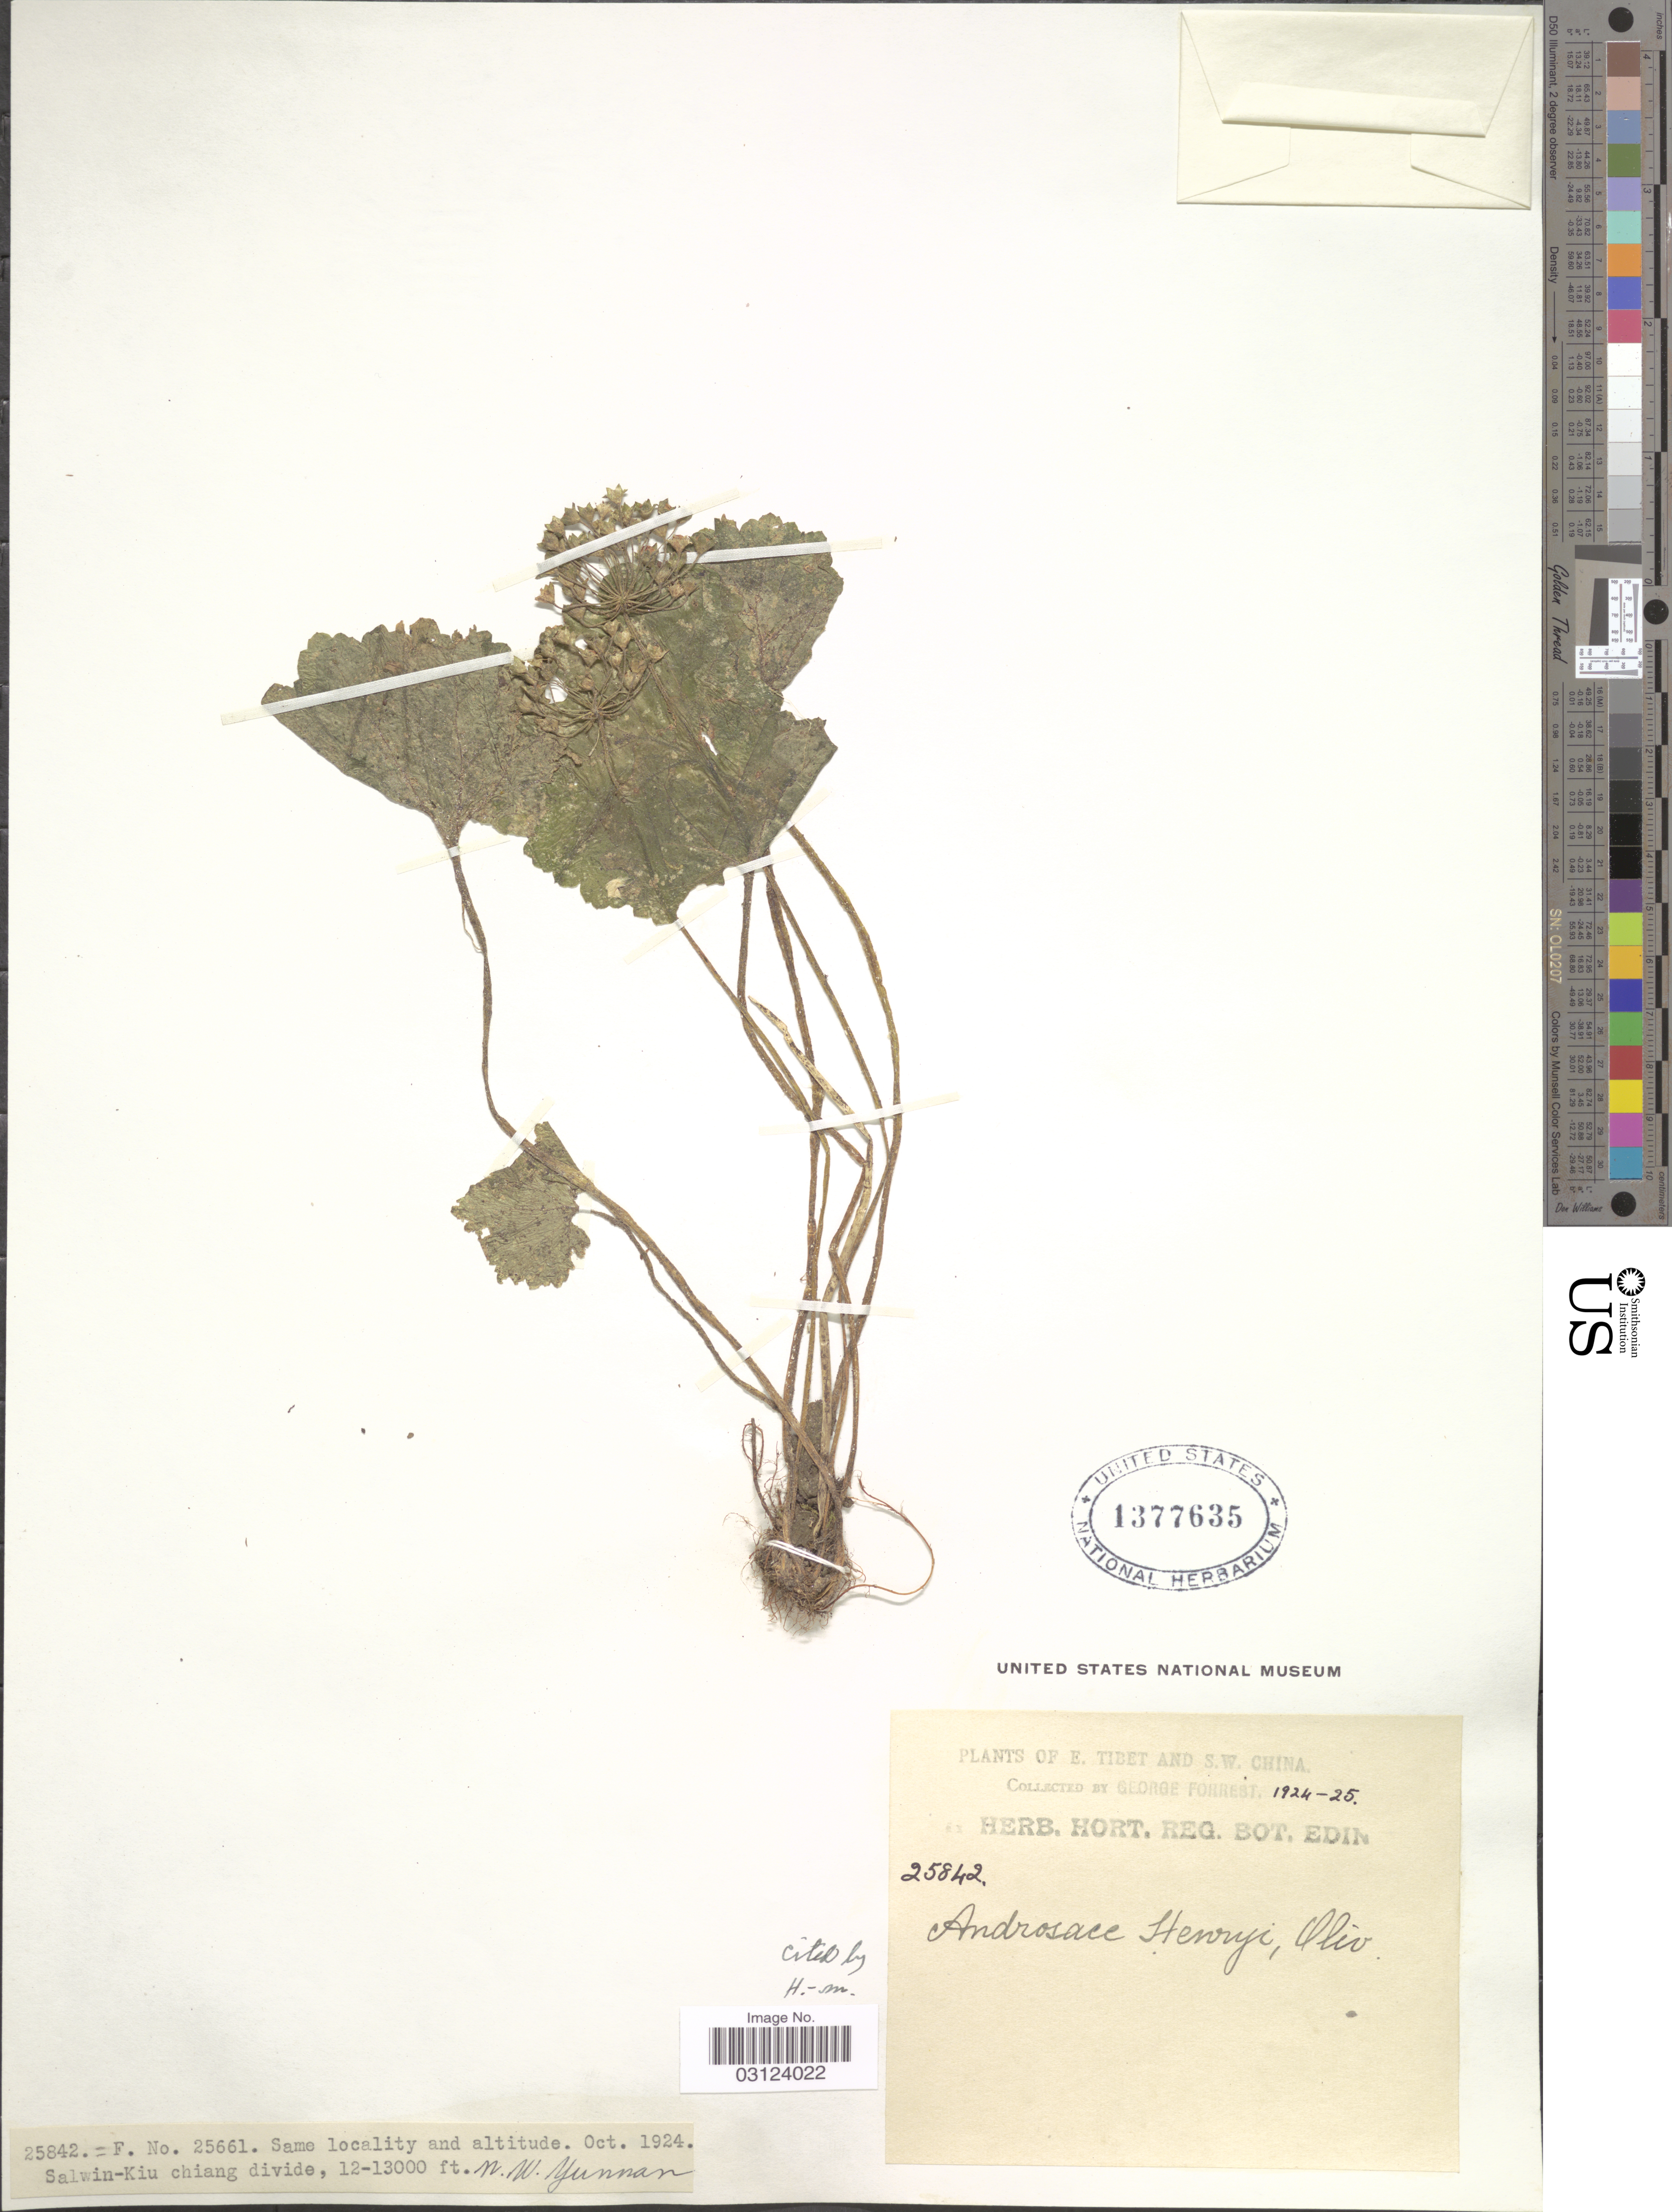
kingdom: Plantae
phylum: Tracheophyta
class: Magnoliopsida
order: Ericales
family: Primulaceae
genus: Androsace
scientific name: Androsace henryi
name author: Oliv.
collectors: G. Forrest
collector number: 25842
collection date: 1924-10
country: China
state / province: Yunnan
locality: S.W. China, Salwin-Kiu chiang divide, N.W. Yunnan.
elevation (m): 3658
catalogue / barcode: US 1377635